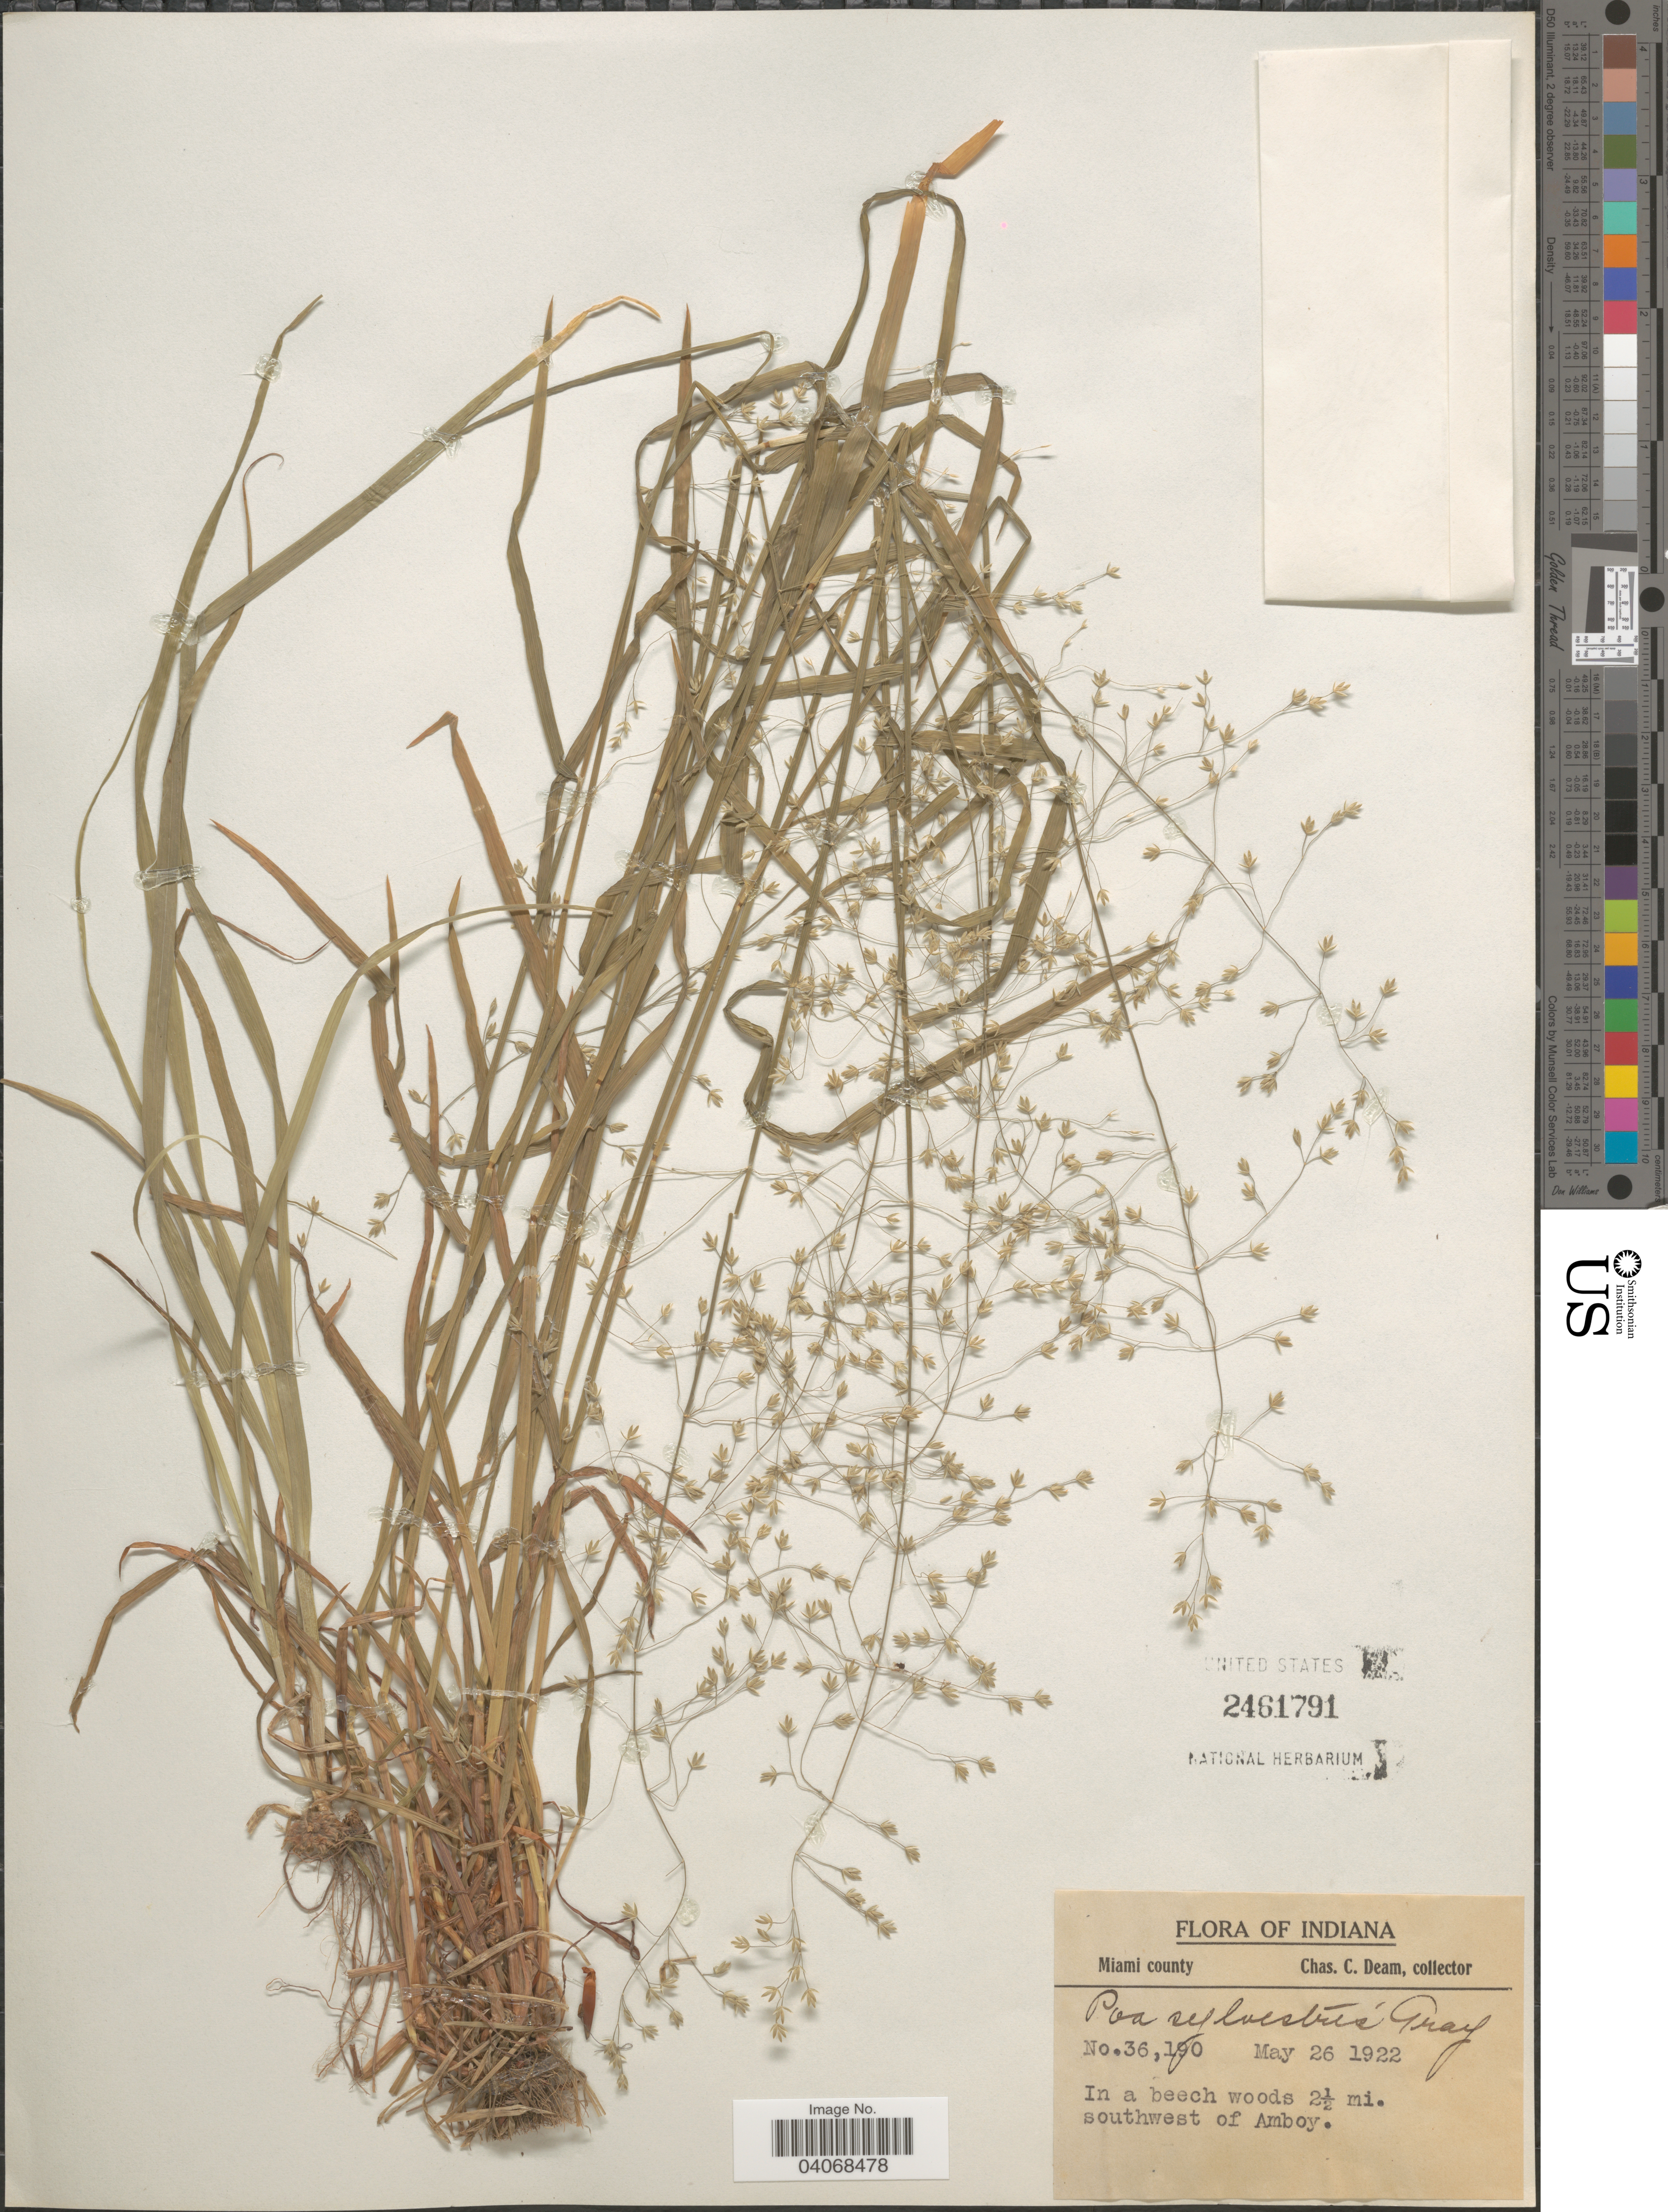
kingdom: Plantae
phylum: Tracheophyta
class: Liliopsida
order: Poales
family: Poaceae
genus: Poa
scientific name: Poa sylvestris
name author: A. Gray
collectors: C. C. Deam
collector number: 36190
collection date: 1922-05-26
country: United States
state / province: Indiana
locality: In a beech woods 2½ mi. southwest of Amboy. Miami county.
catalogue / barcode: US 2461791